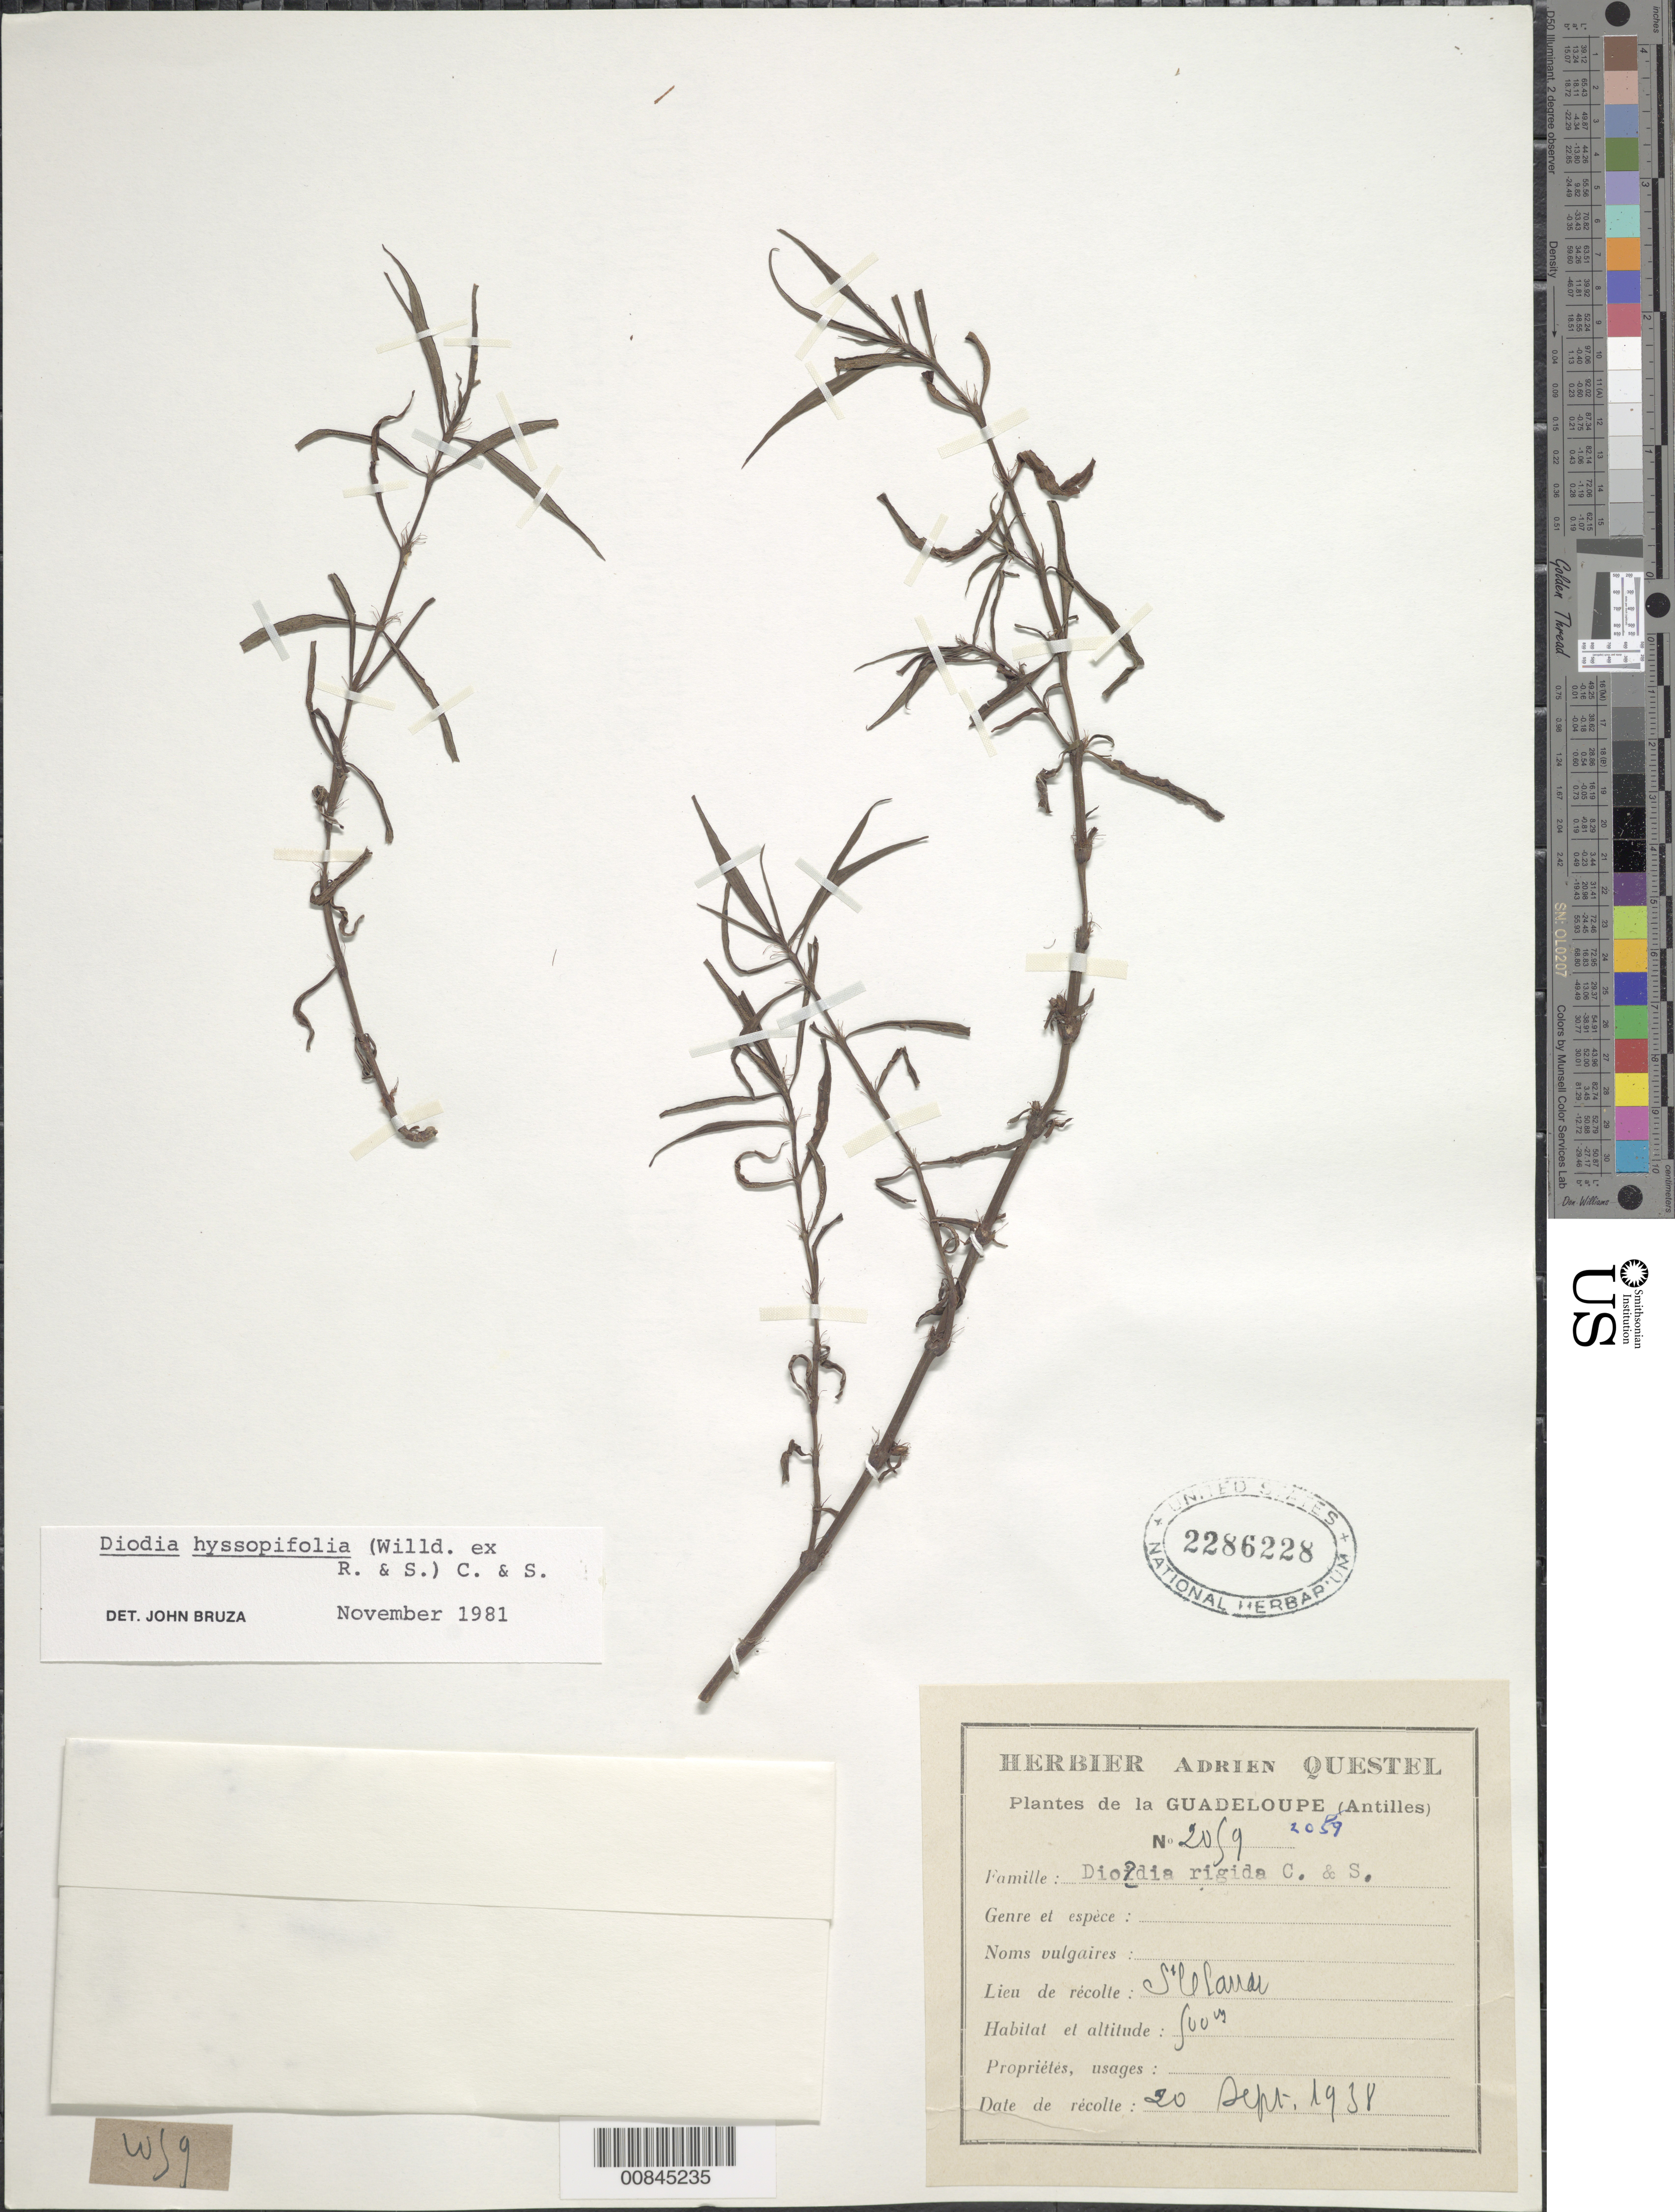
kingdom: Plantae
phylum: Tracheophyta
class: Magnoliopsida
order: Gentianales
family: Rubiaceae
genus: Tocoyena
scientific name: Tocoyena cubensis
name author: Britton ex Standl.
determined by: Bruza, J.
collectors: A. Questel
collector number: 2059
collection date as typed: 20 Sep 1938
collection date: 1938-09-20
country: Guadeloupe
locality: St le Canar (sp?)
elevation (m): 500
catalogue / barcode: US 2286228